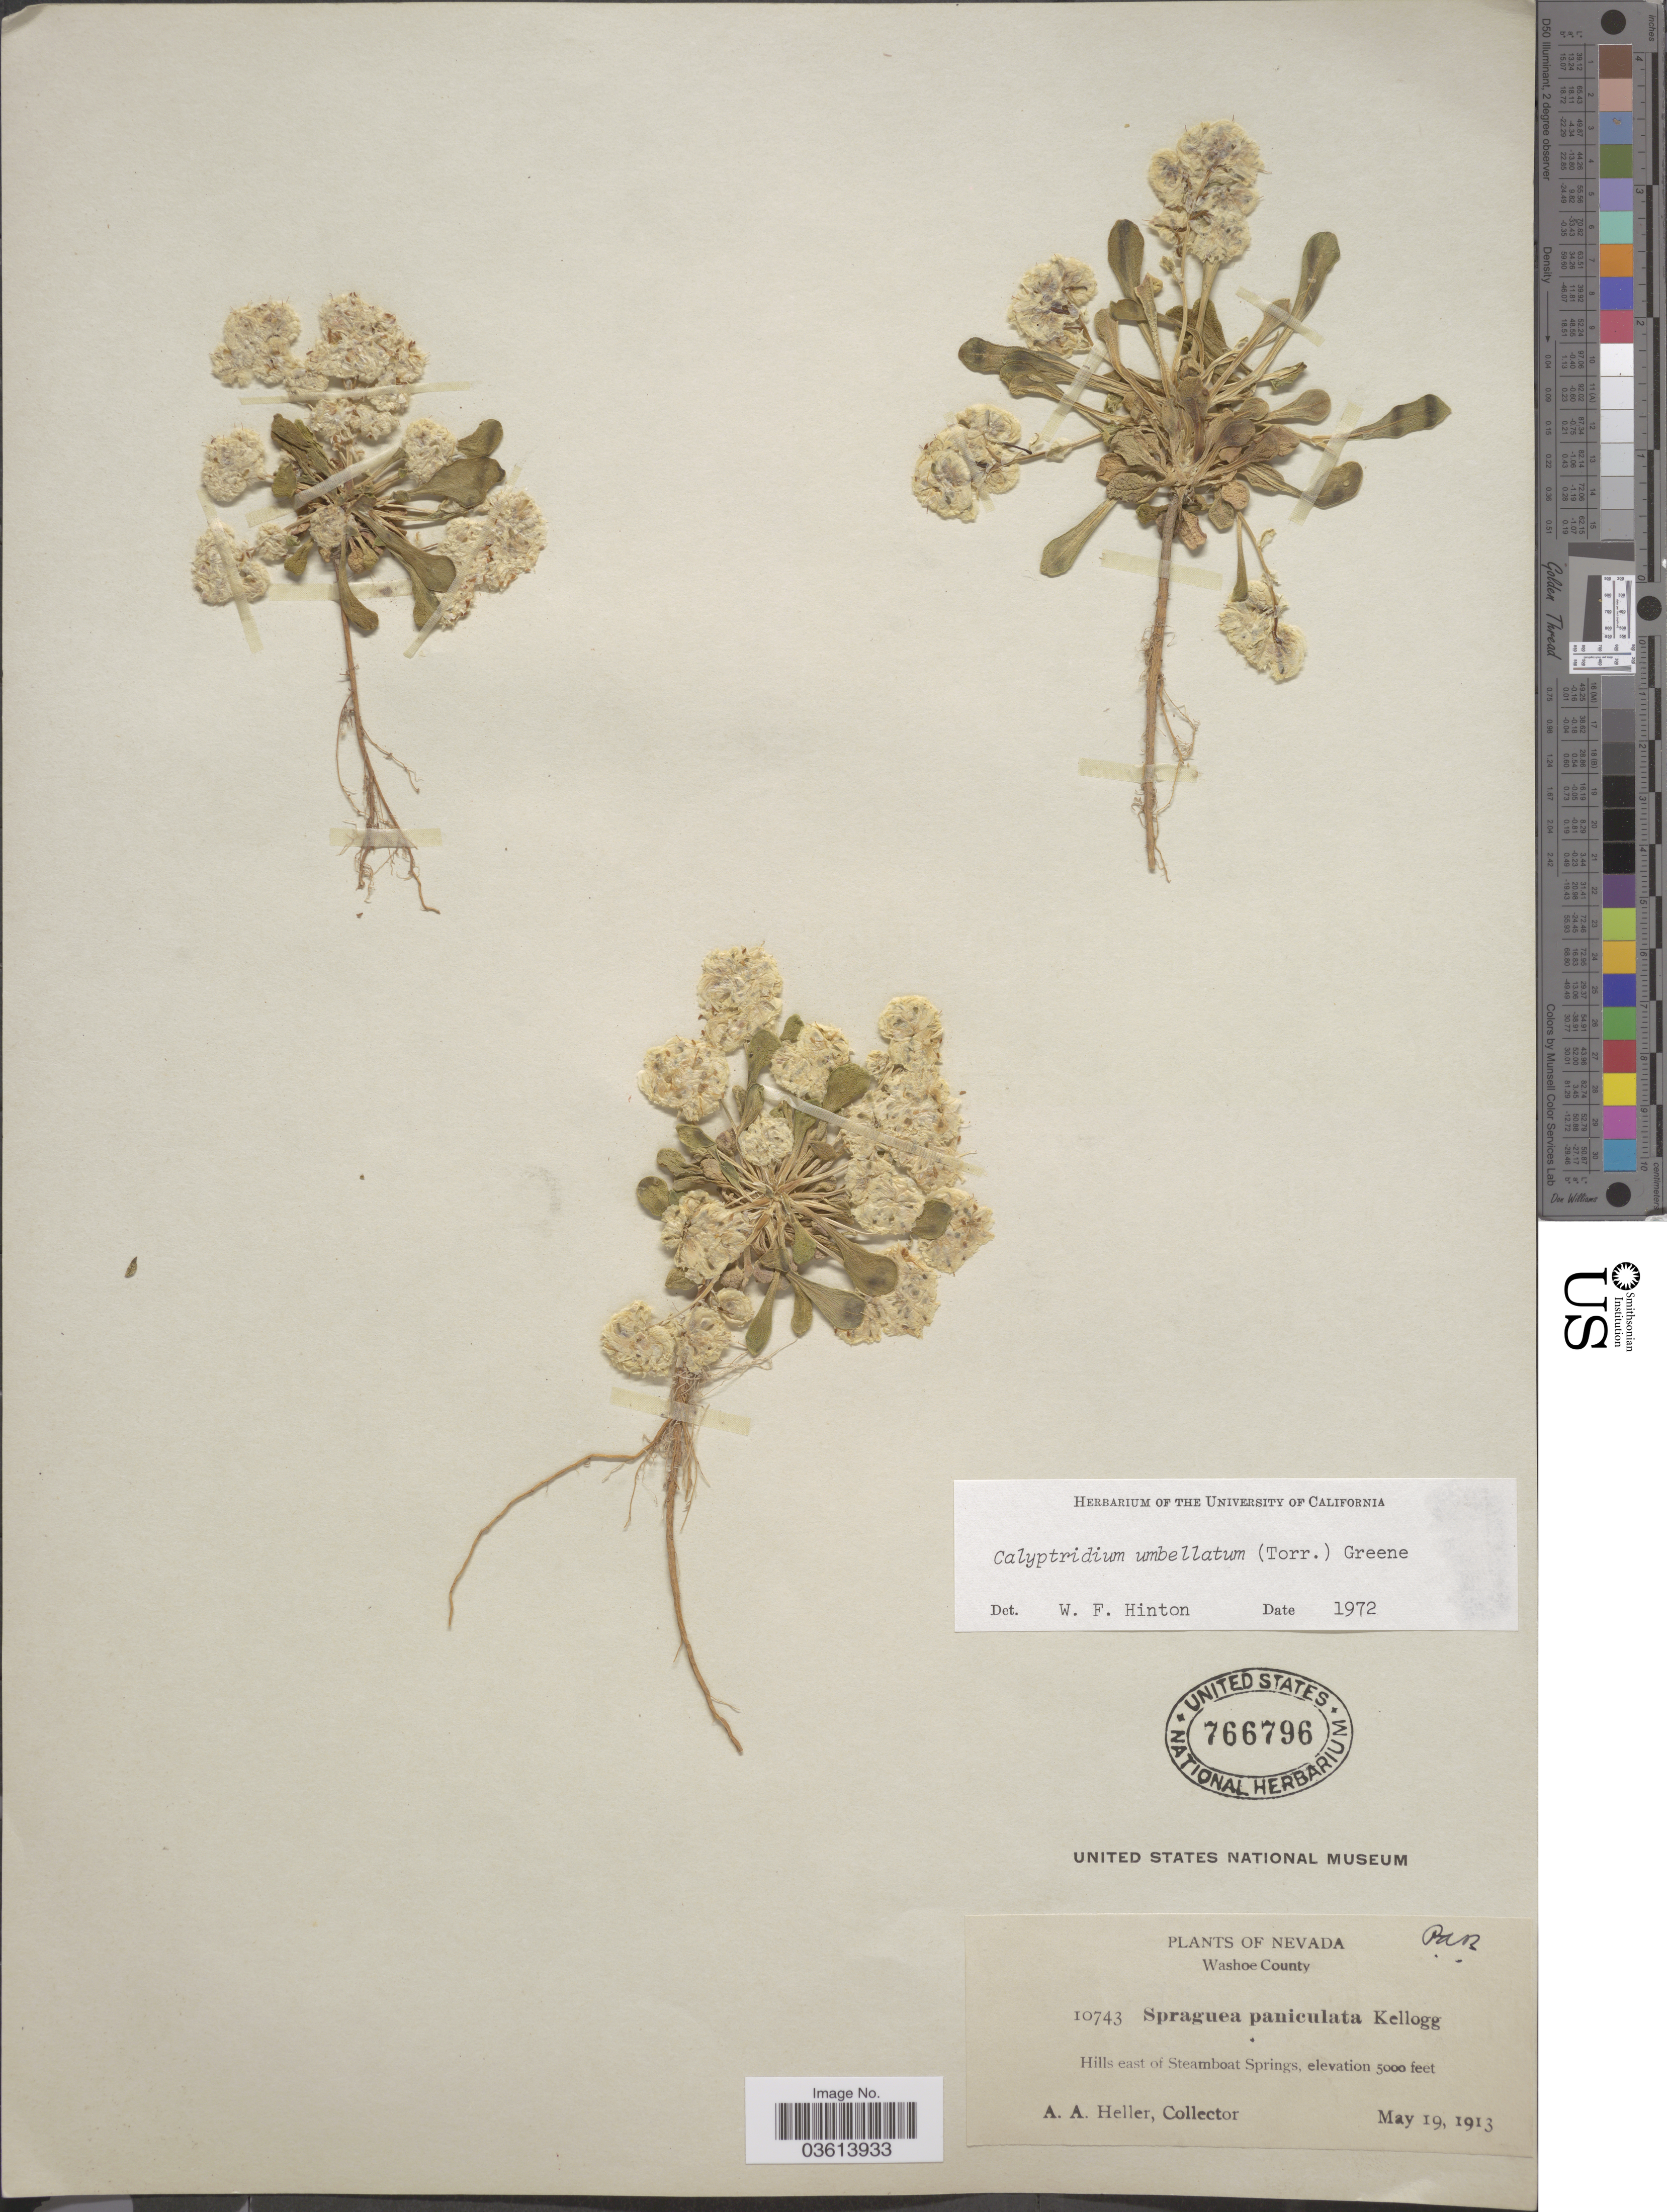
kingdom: Plantae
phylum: Tracheophyta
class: Magnoliopsida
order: Caryophyllales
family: Montiaceae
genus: Calyptridium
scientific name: Calyptridium umbellatum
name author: (Torr.) Greene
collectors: A. A. Heller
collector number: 10743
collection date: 1913-05-19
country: United States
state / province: Nevada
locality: Washoe County. Hills east of Steamboat Springs.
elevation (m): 1524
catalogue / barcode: US 766796